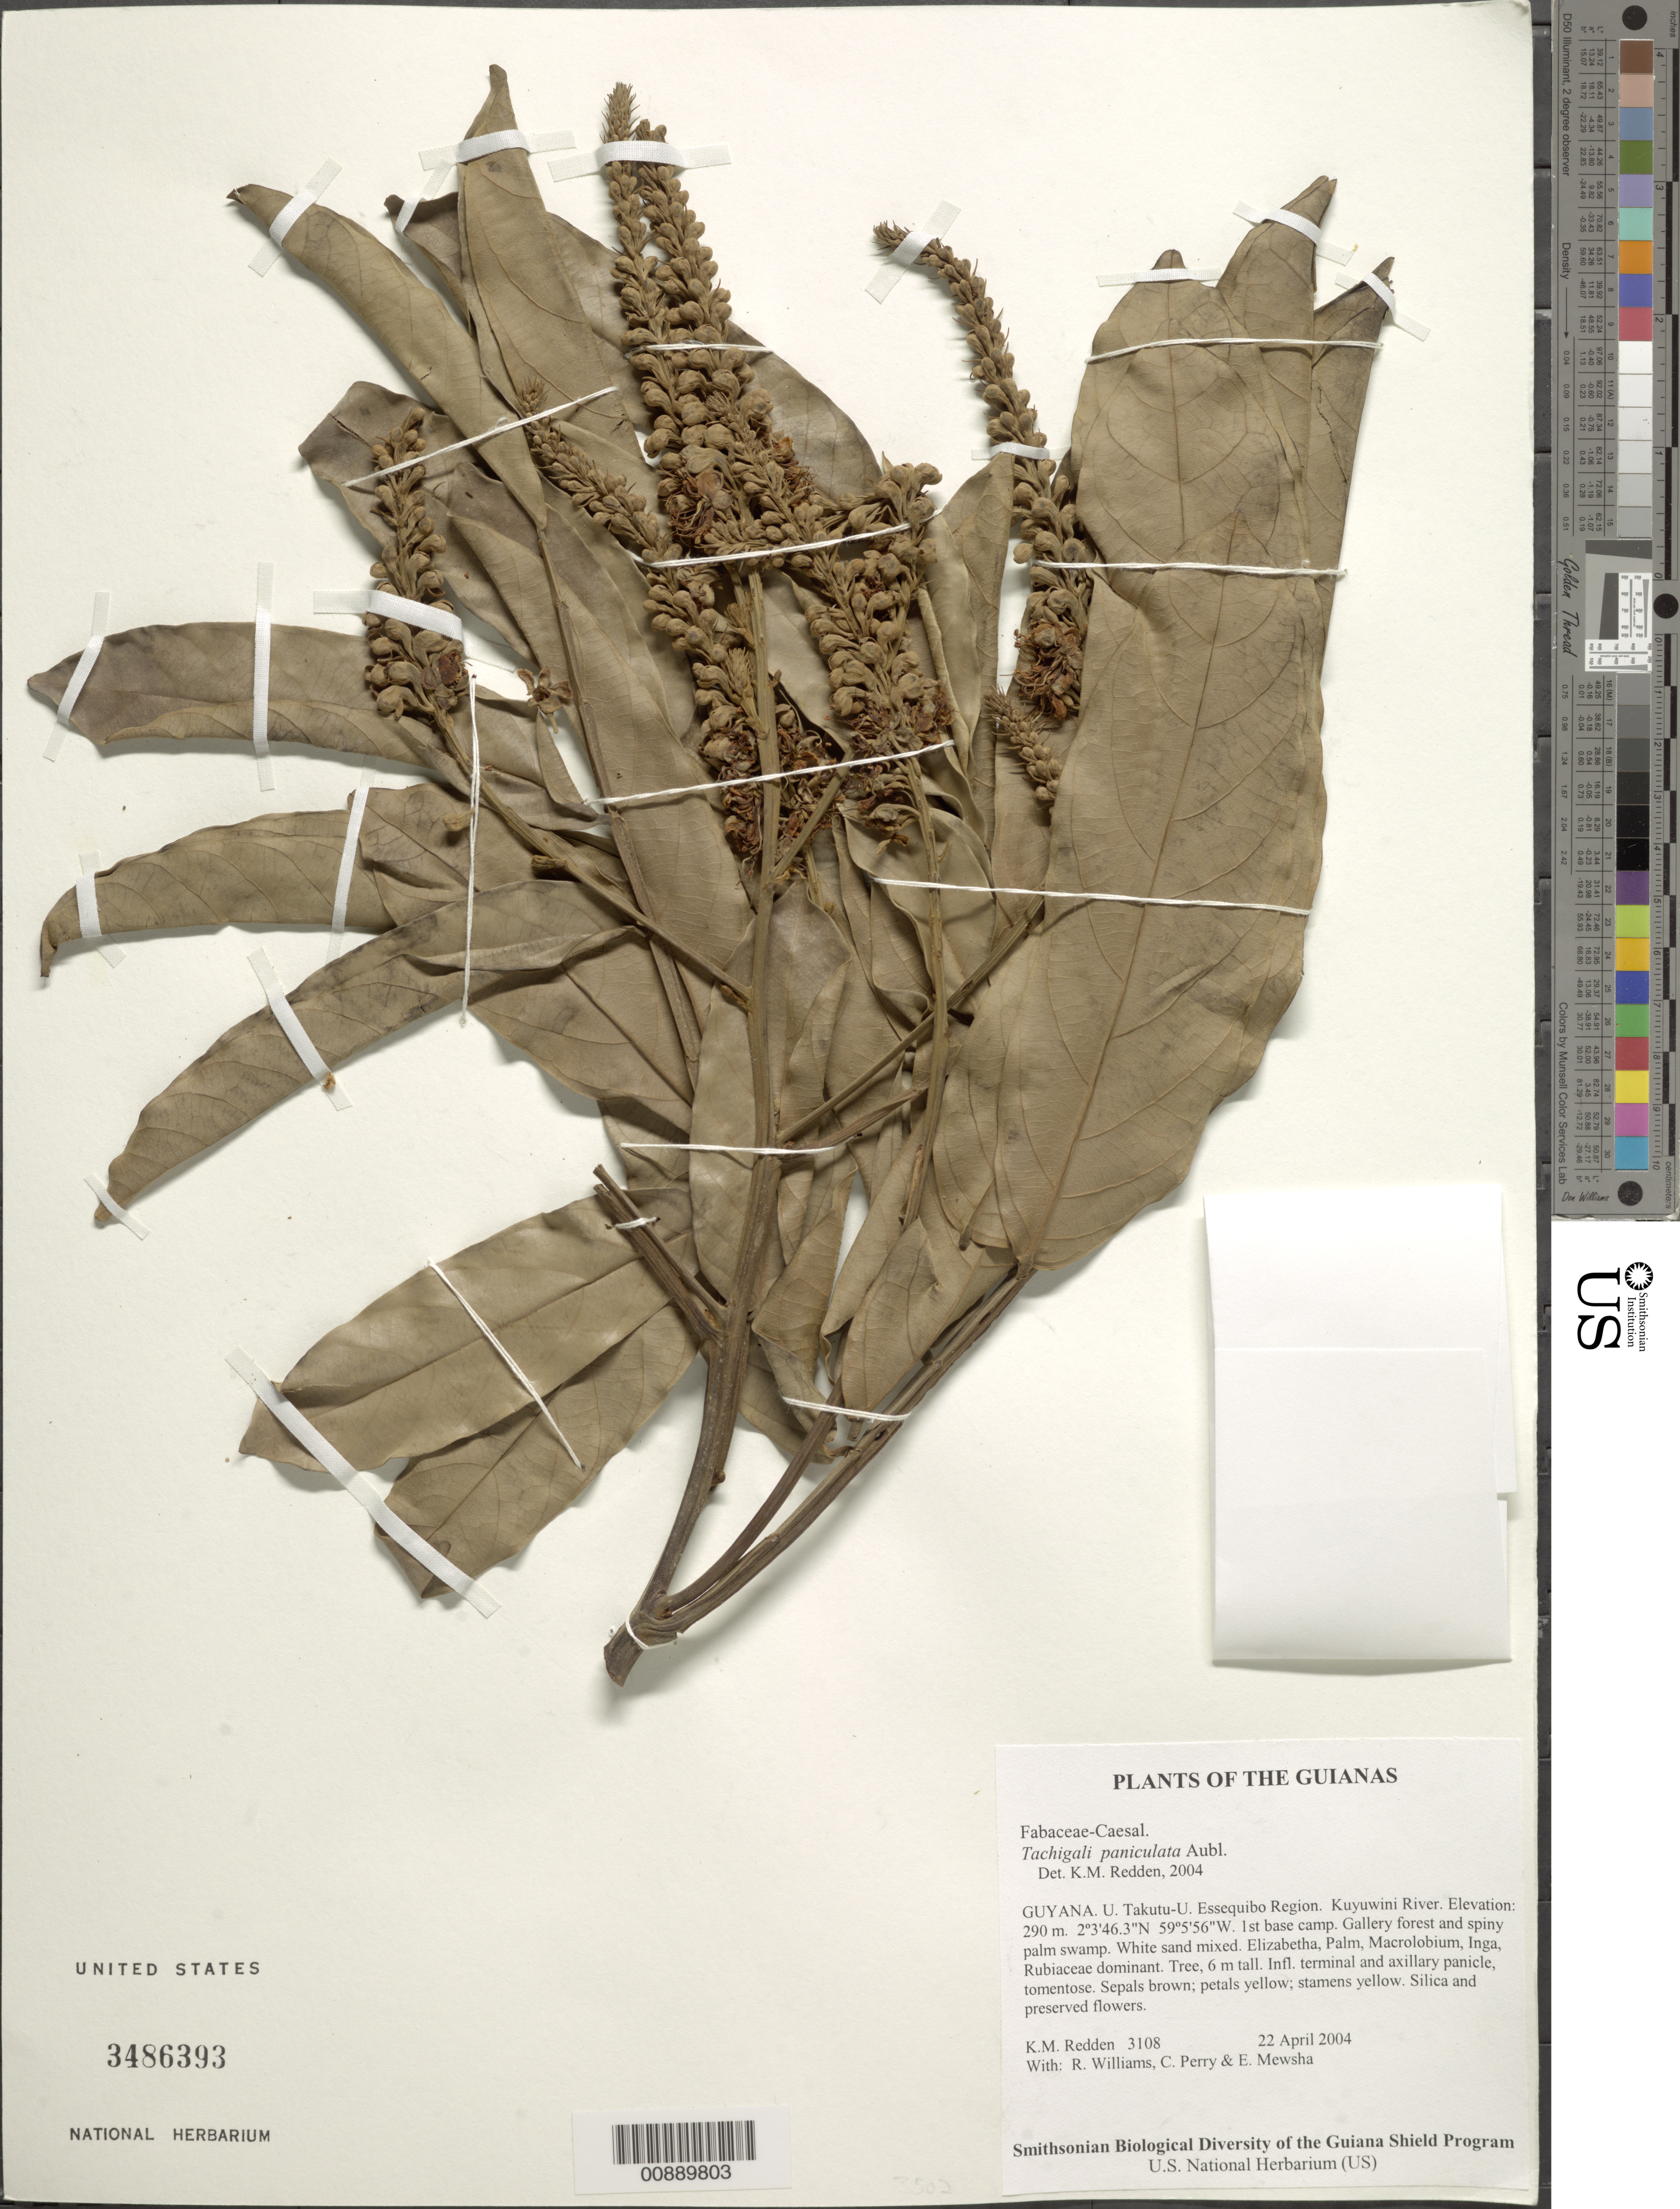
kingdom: Plantae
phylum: Tracheophyta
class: Magnoliopsida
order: Fabales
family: Fabaceae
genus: Tachigali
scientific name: Tachigali paniculata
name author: Aubl.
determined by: Redden, K. M.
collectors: K. M. Redden, R. Williams, C. Perry & E. Mewsha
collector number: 3108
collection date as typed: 22 April 2004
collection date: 2004-04-22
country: Guyana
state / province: U. Takutu-U. Essequibo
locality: Kuyuwini River. First base camp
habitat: Gallery forest and spiny palm swamp. White sand mixed. Elizabetha, palm, Macrolobium, Inga, Rubiaceae dominant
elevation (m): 290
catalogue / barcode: US 3486393